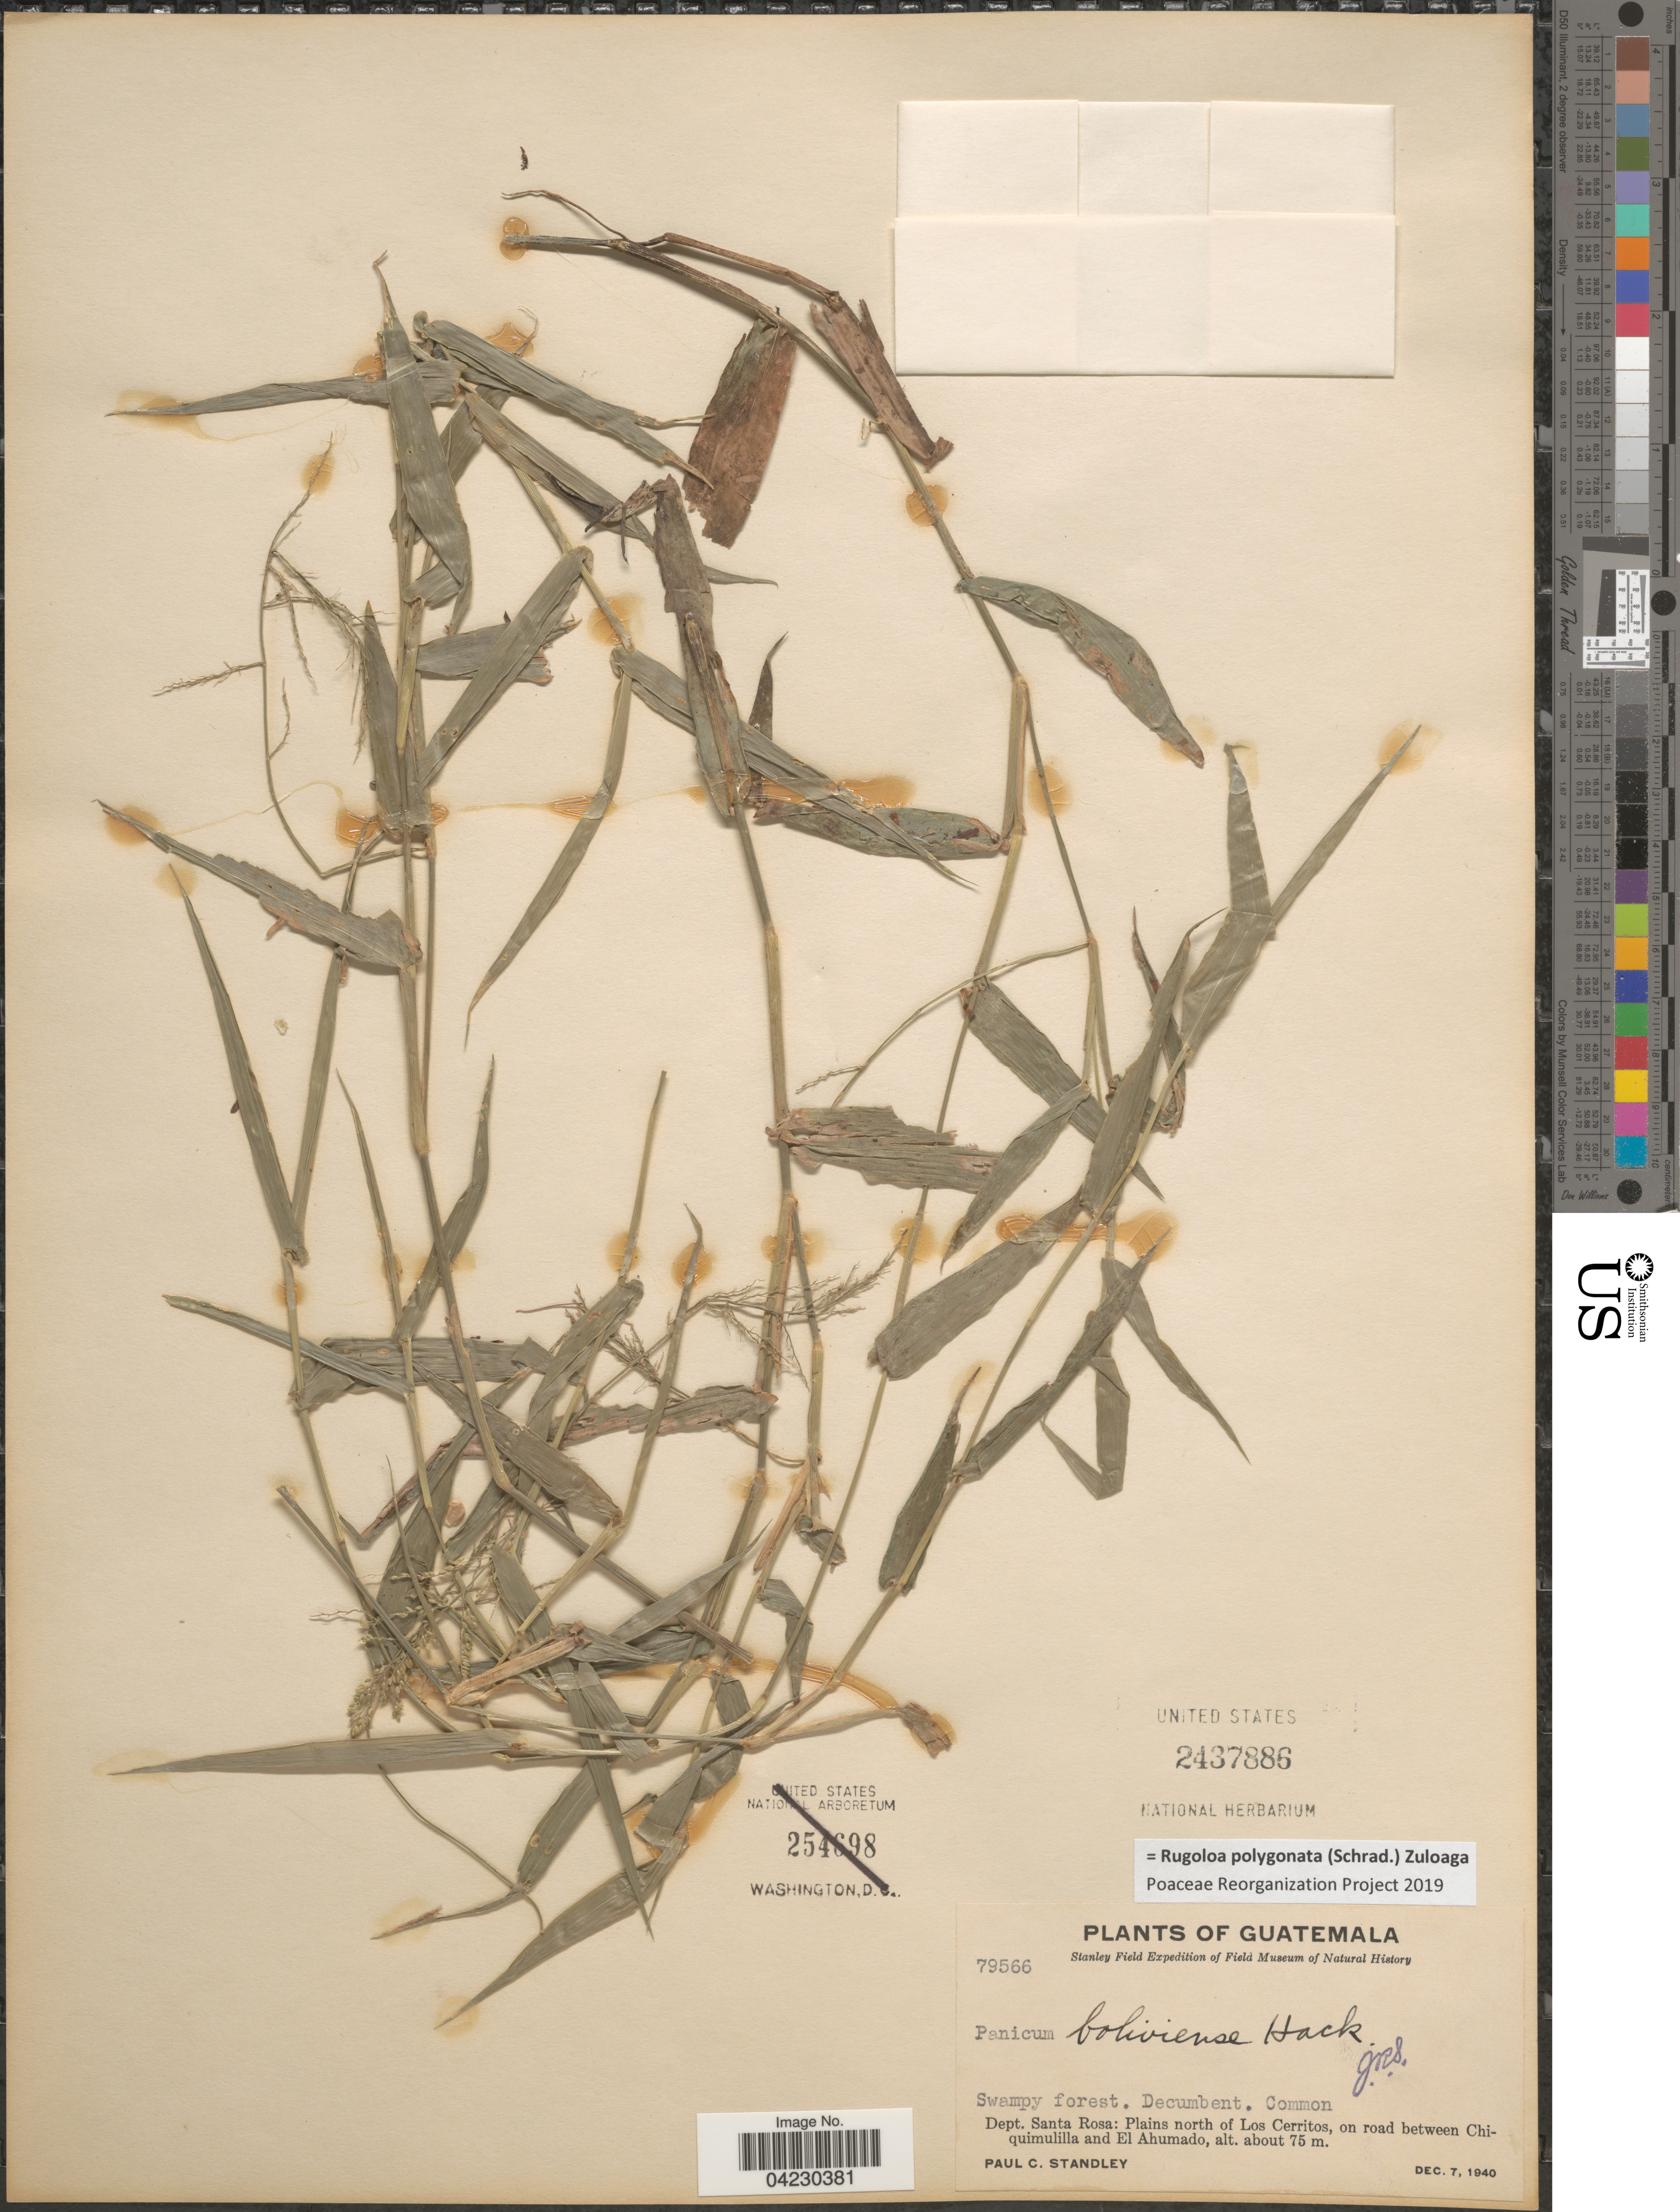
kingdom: Plantae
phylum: Tracheophyta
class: Liliopsida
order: Poales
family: Poaceae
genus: Rugoloa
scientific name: Rugoloa polygonata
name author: (Schrad.) Zuloaga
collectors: P. C. Standley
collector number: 79566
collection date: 1940-12-07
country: Guatemala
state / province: Santa Rosa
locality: Stanley Field Expedition of Field Museum of Natural History. Dept. Santa Rosa: Plains north of Los Cerritos, on road between Chiquimulilla and El Ahumado.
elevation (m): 75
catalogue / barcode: US 2437886